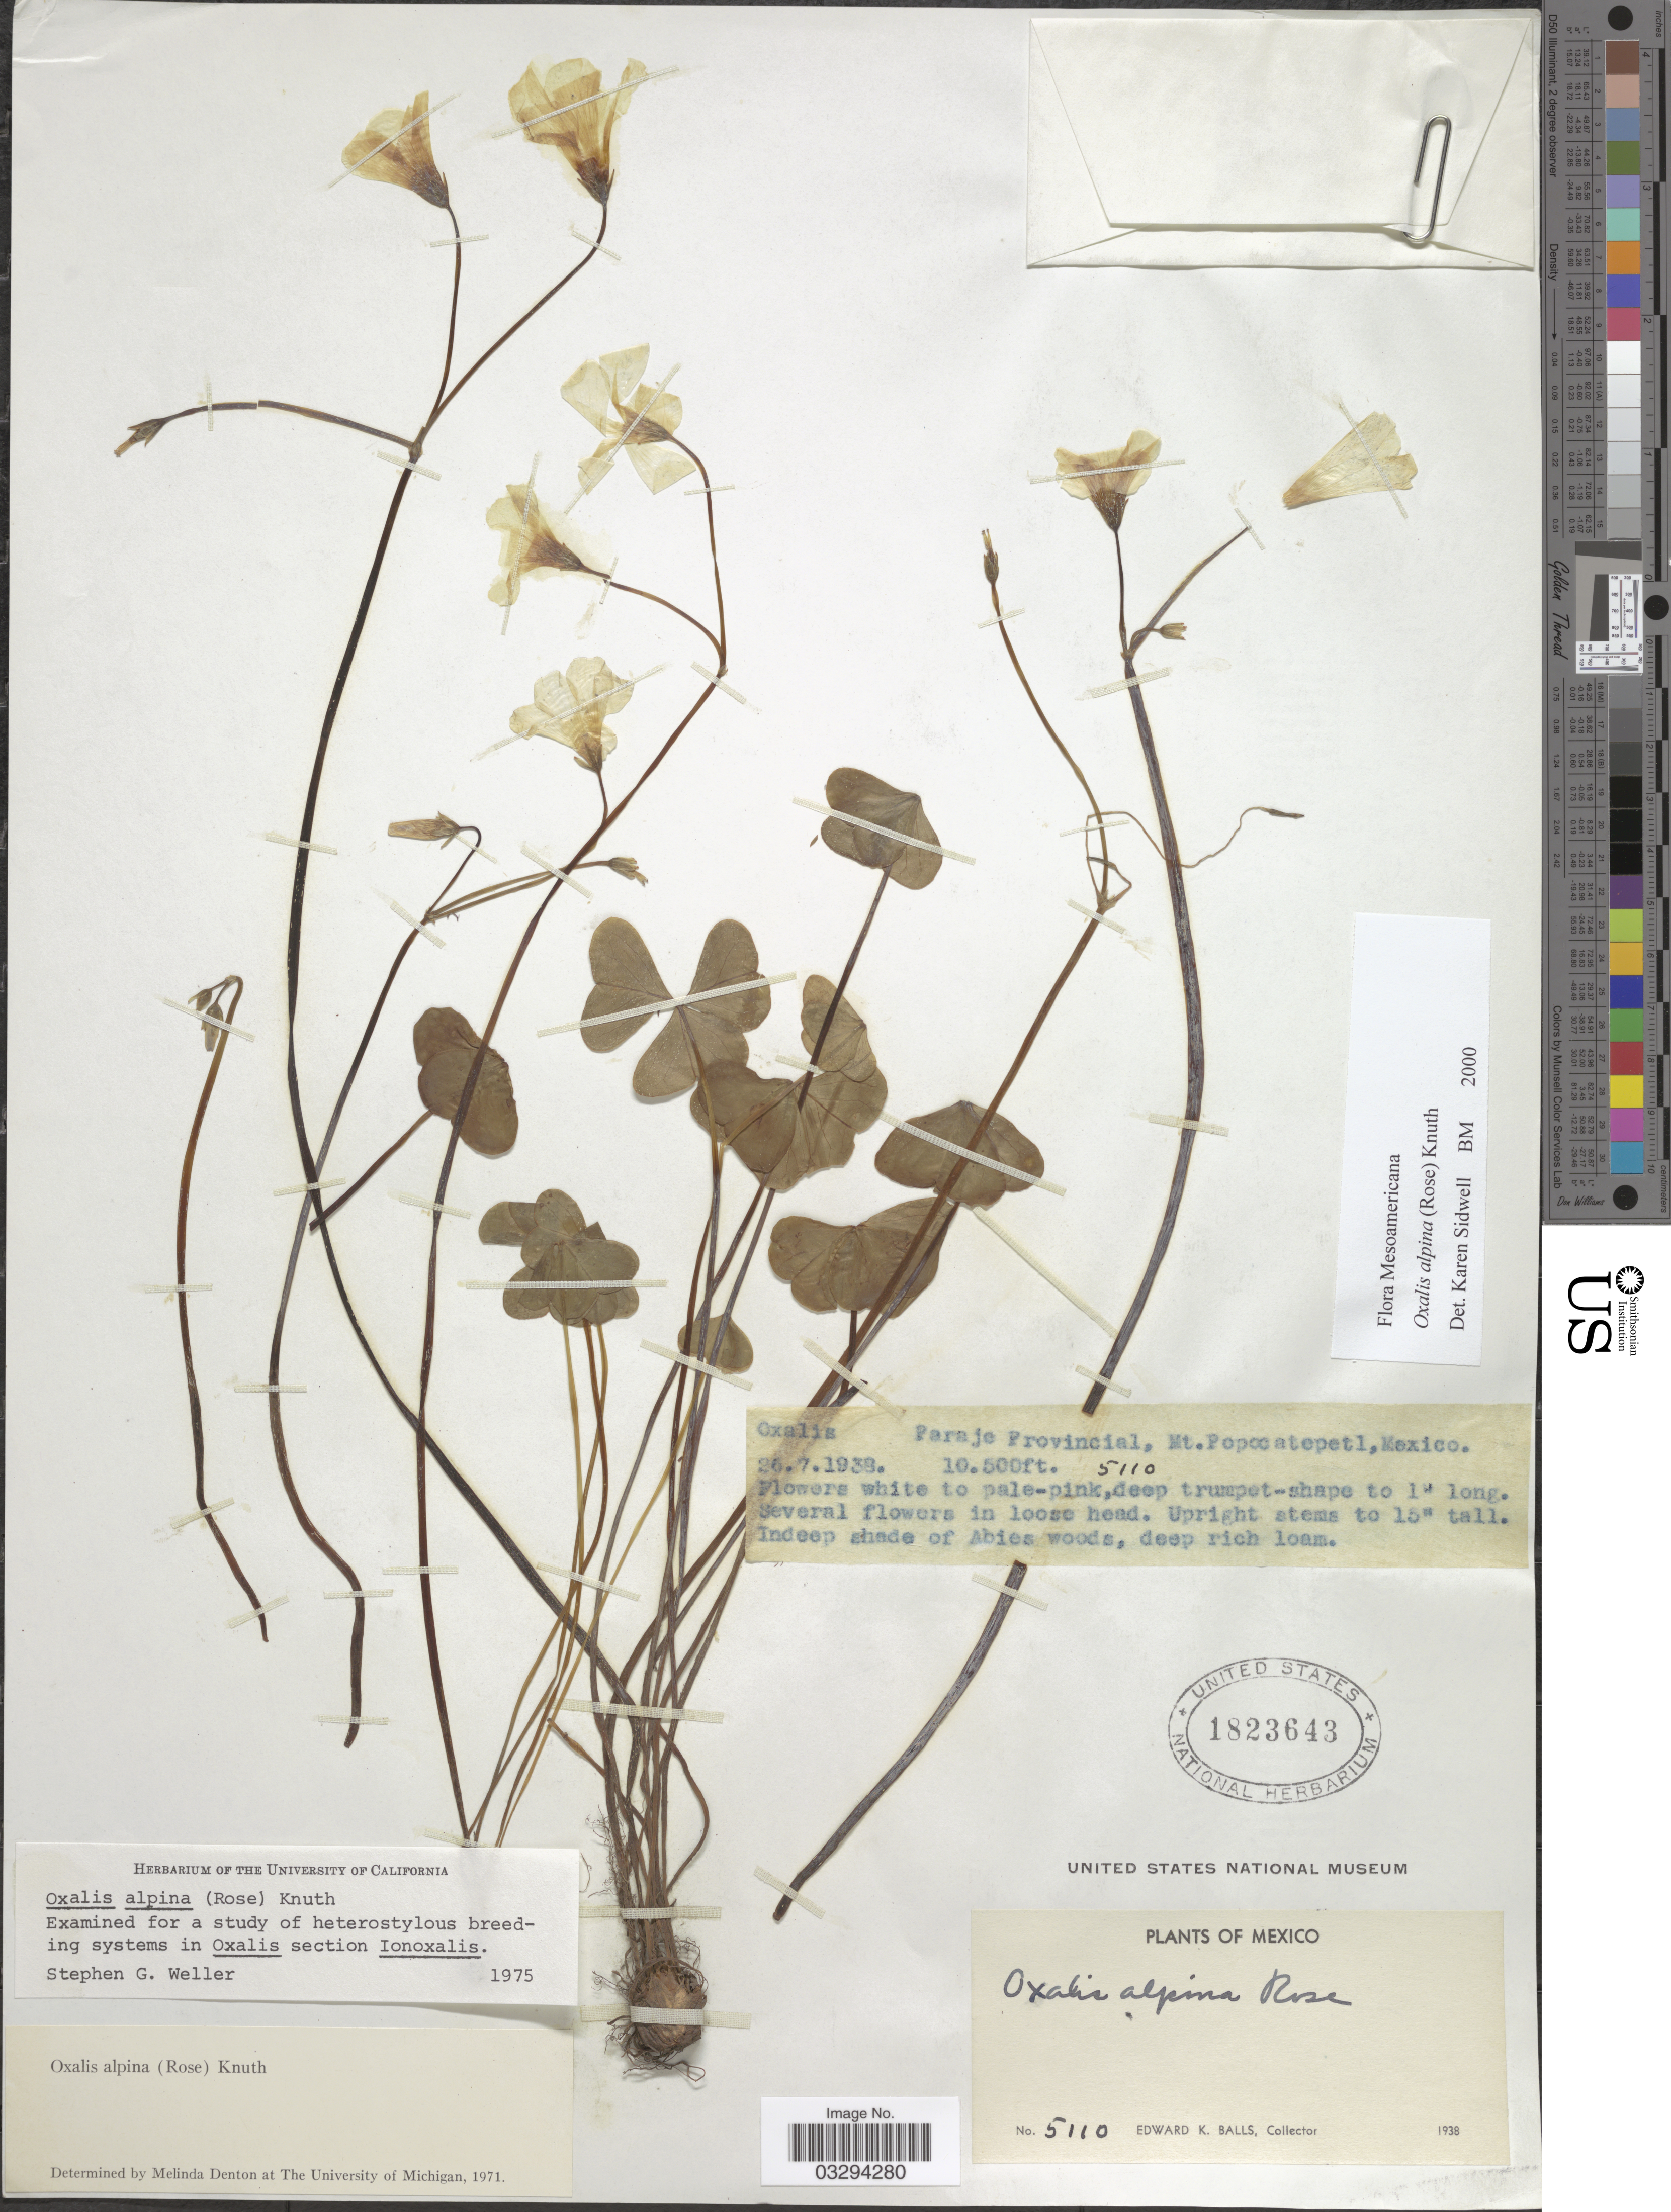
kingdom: Plantae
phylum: Tracheophyta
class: Magnoliopsida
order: Oxalidales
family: Oxalidaceae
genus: Oxalis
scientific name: Oxalis alpina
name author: (Rose) R. Knuth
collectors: E. K. Balls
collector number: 5110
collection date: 1938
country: Mexico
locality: Paraje Provincial, Mt. Popocatepetl.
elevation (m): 3200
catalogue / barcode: US 1823643